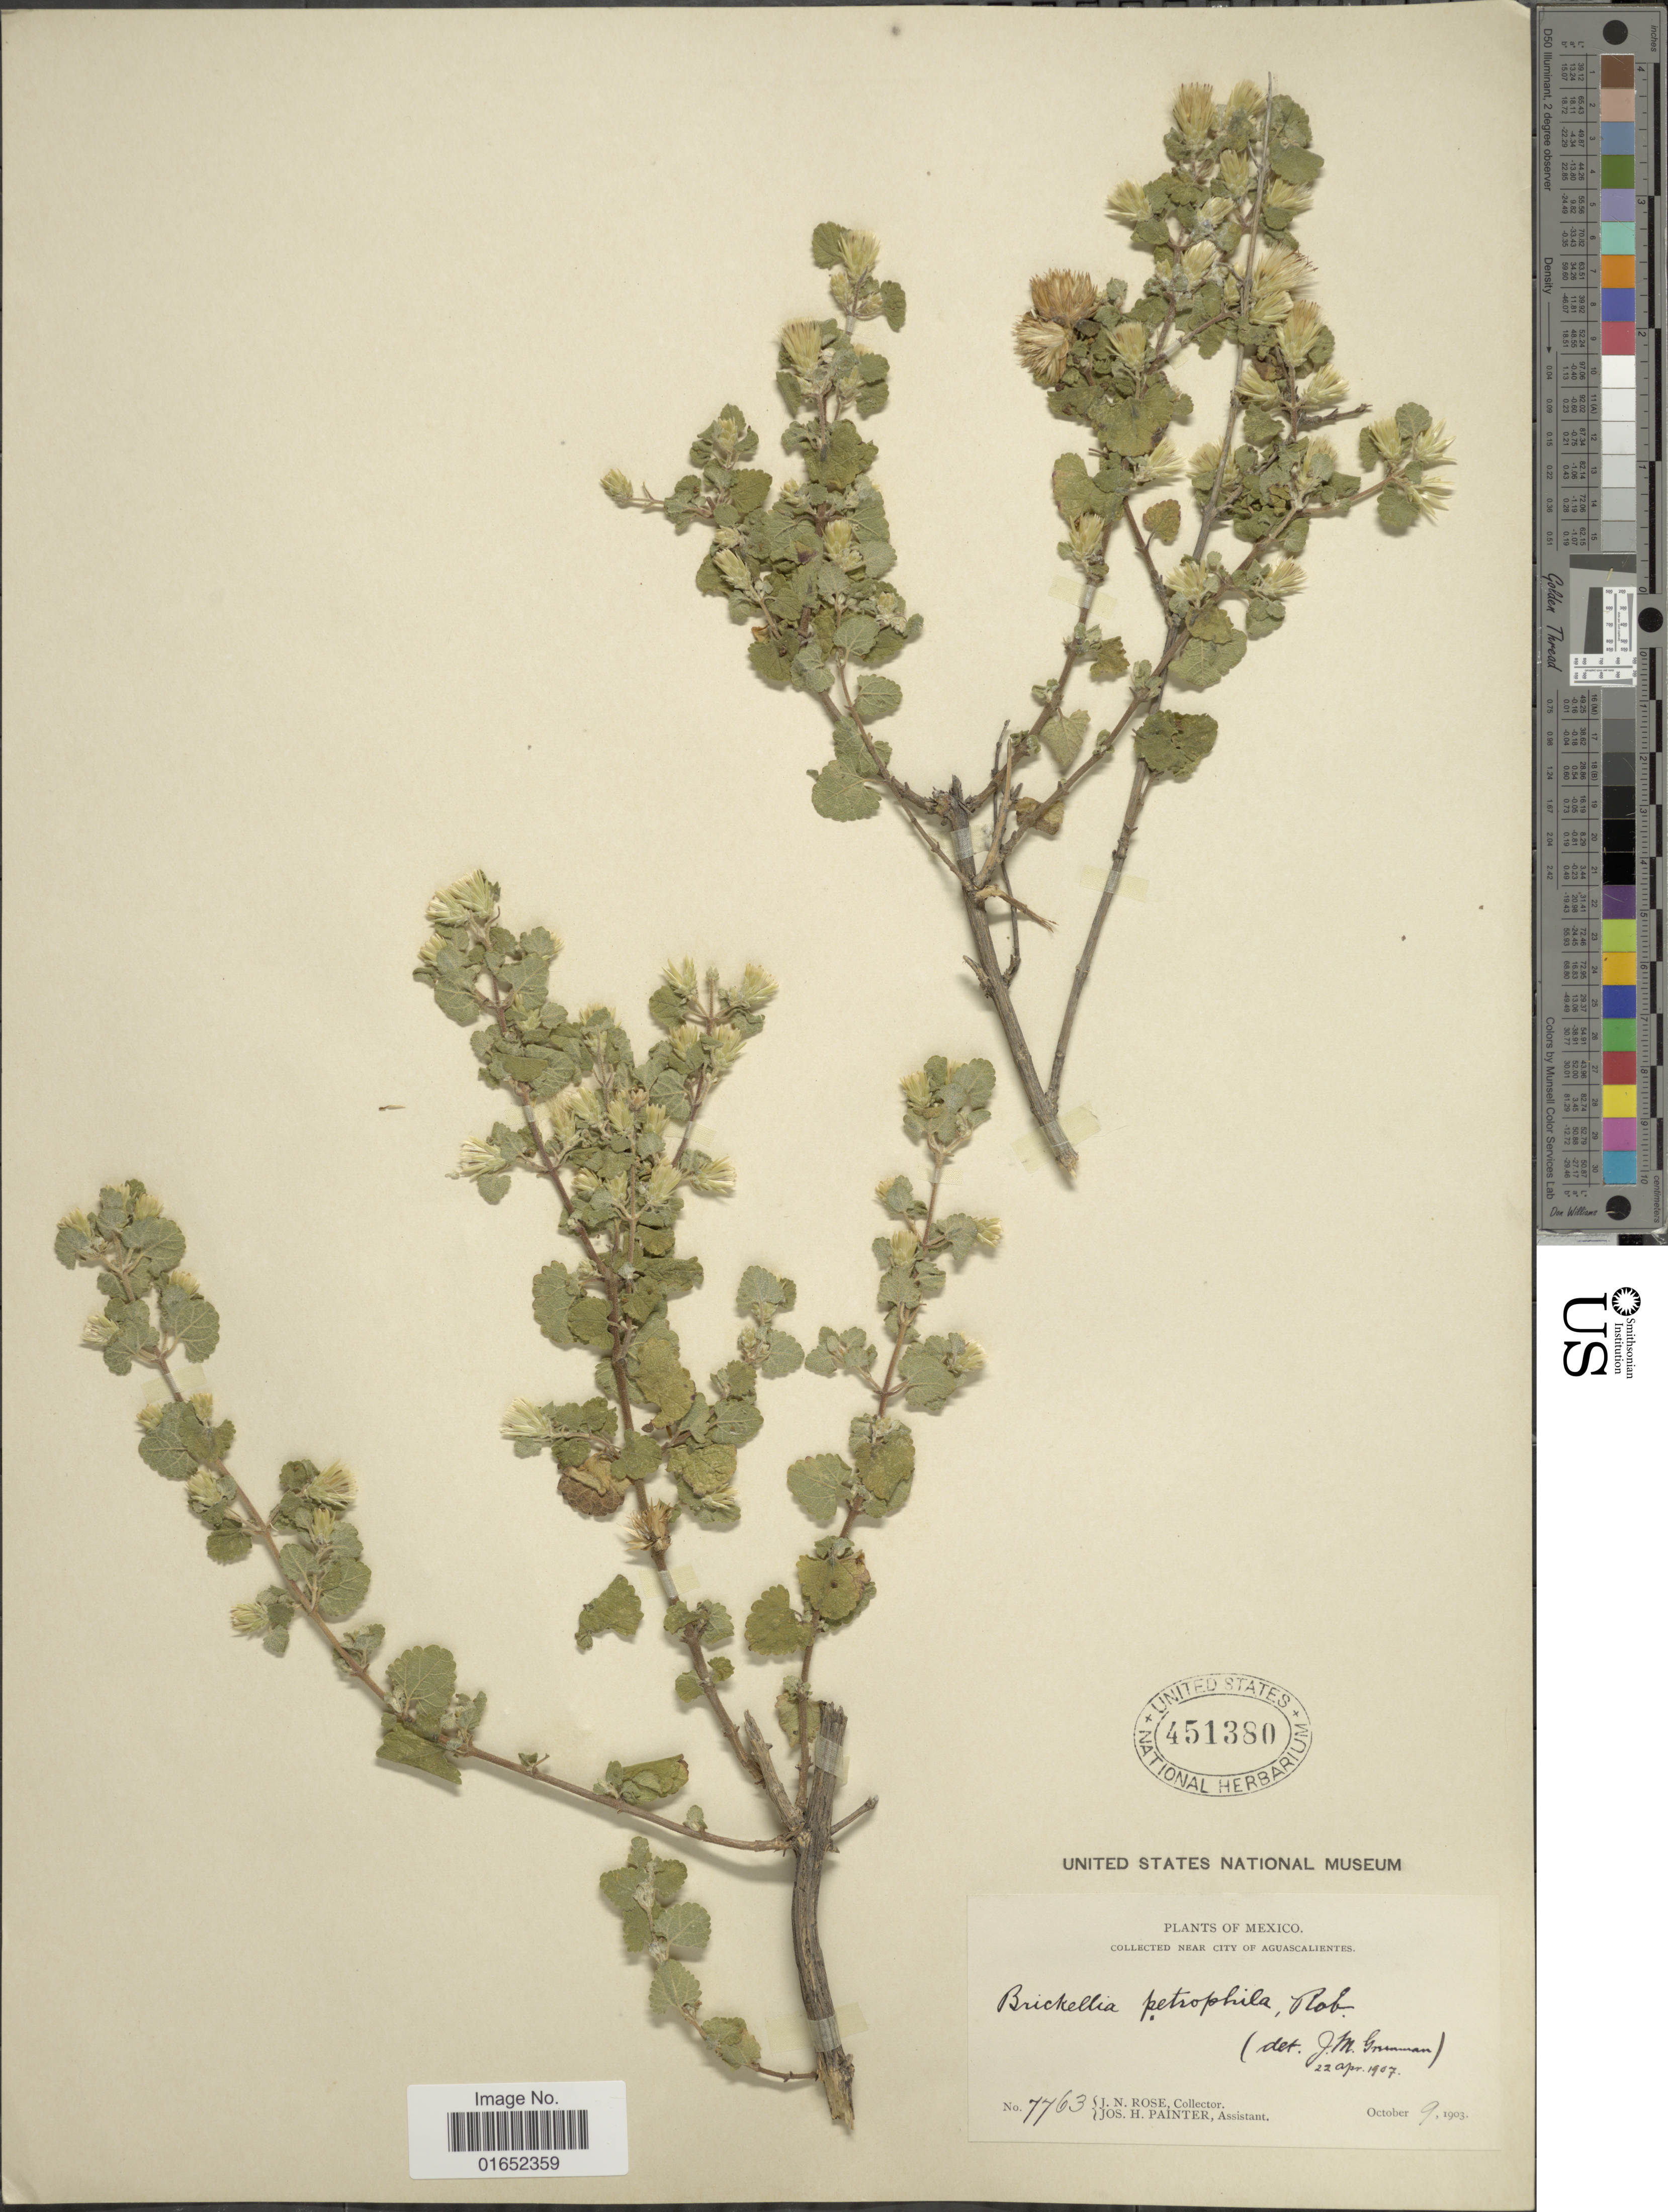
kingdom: Plantae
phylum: Tracheophyta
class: Magnoliopsida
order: Asterales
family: Asteraceae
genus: Brickellia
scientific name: Brickellia veronicaefolia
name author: (Kunth) A. Gray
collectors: J. N. Rose & J. H. Painter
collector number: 7763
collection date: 1903-10-09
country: Mexico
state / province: Aguascalientes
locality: Near city of Aguasca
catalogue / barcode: US 451380